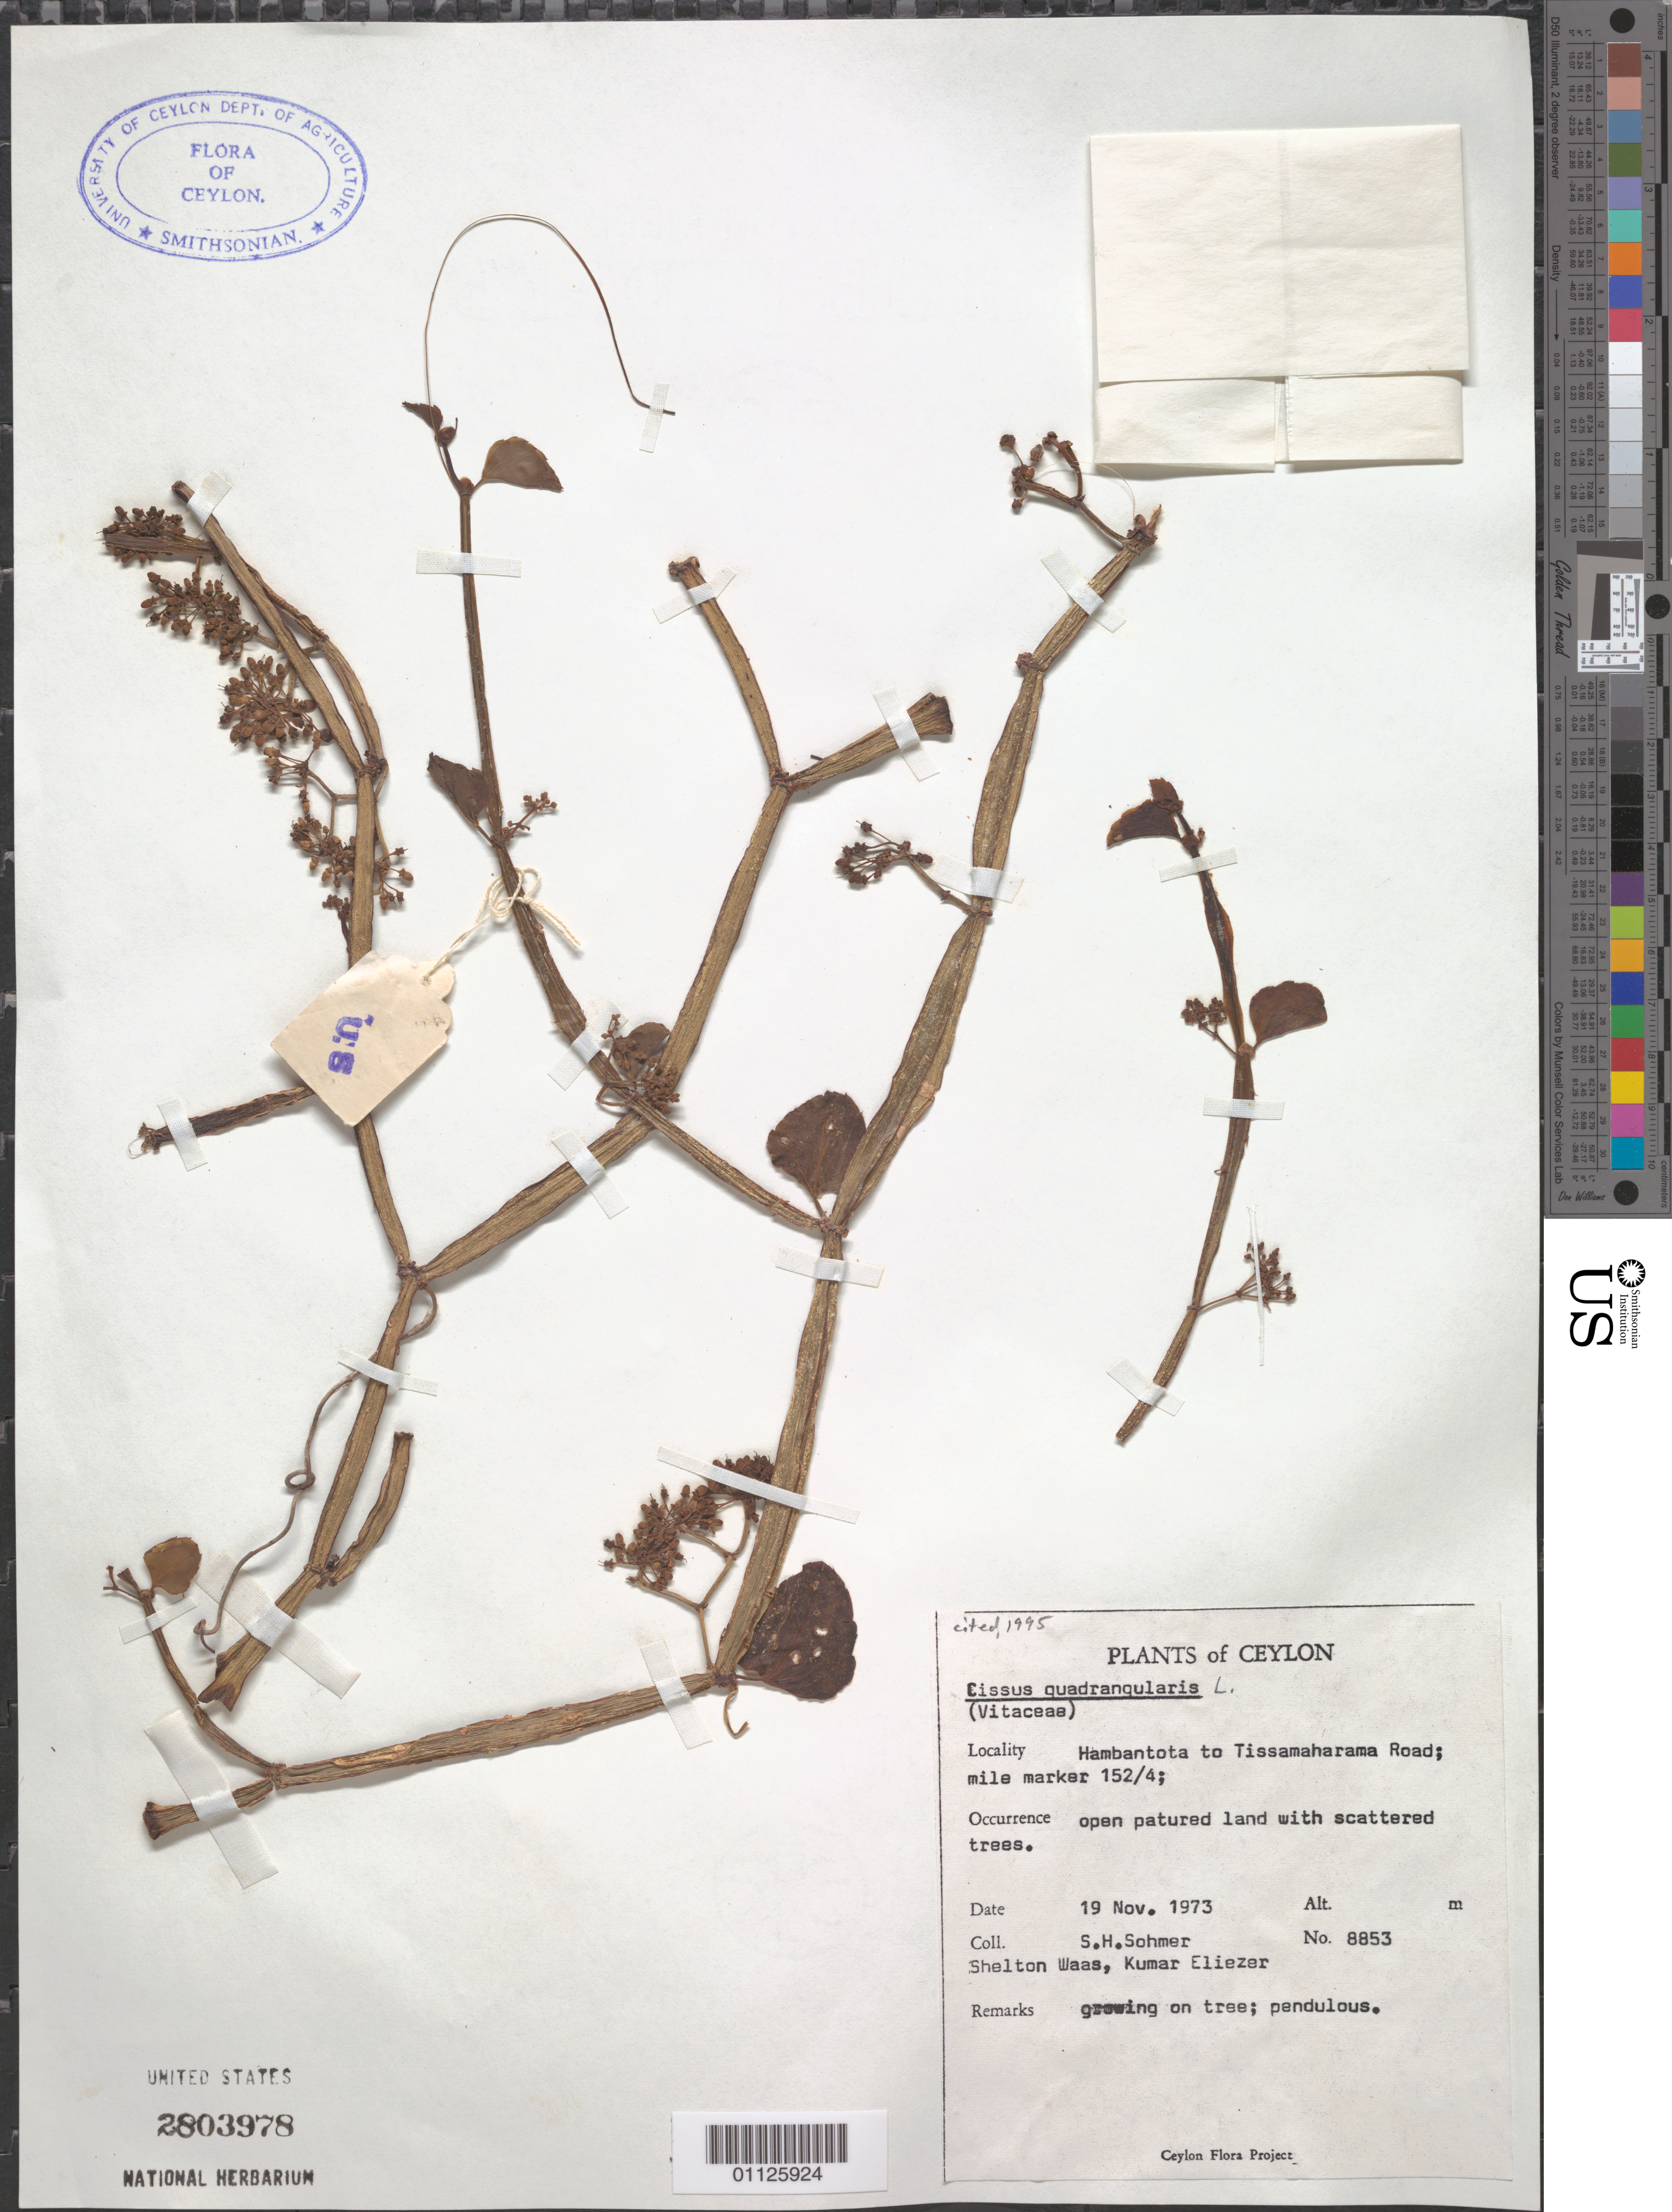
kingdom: Plantae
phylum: Tracheophyta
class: Magnoliopsida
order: Vitales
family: Vitaceae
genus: Cissus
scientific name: Cissus quadrangularis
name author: L.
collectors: S. H. Sohmer, S. Waas & K. Eliezer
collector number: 8853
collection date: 1973-11-19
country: Sri Lanka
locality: Hambantota to Tissamaharama Rd; mile marker 152/4.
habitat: Open patured land with scattered trees. Growing on tree.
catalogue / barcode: US 2803978